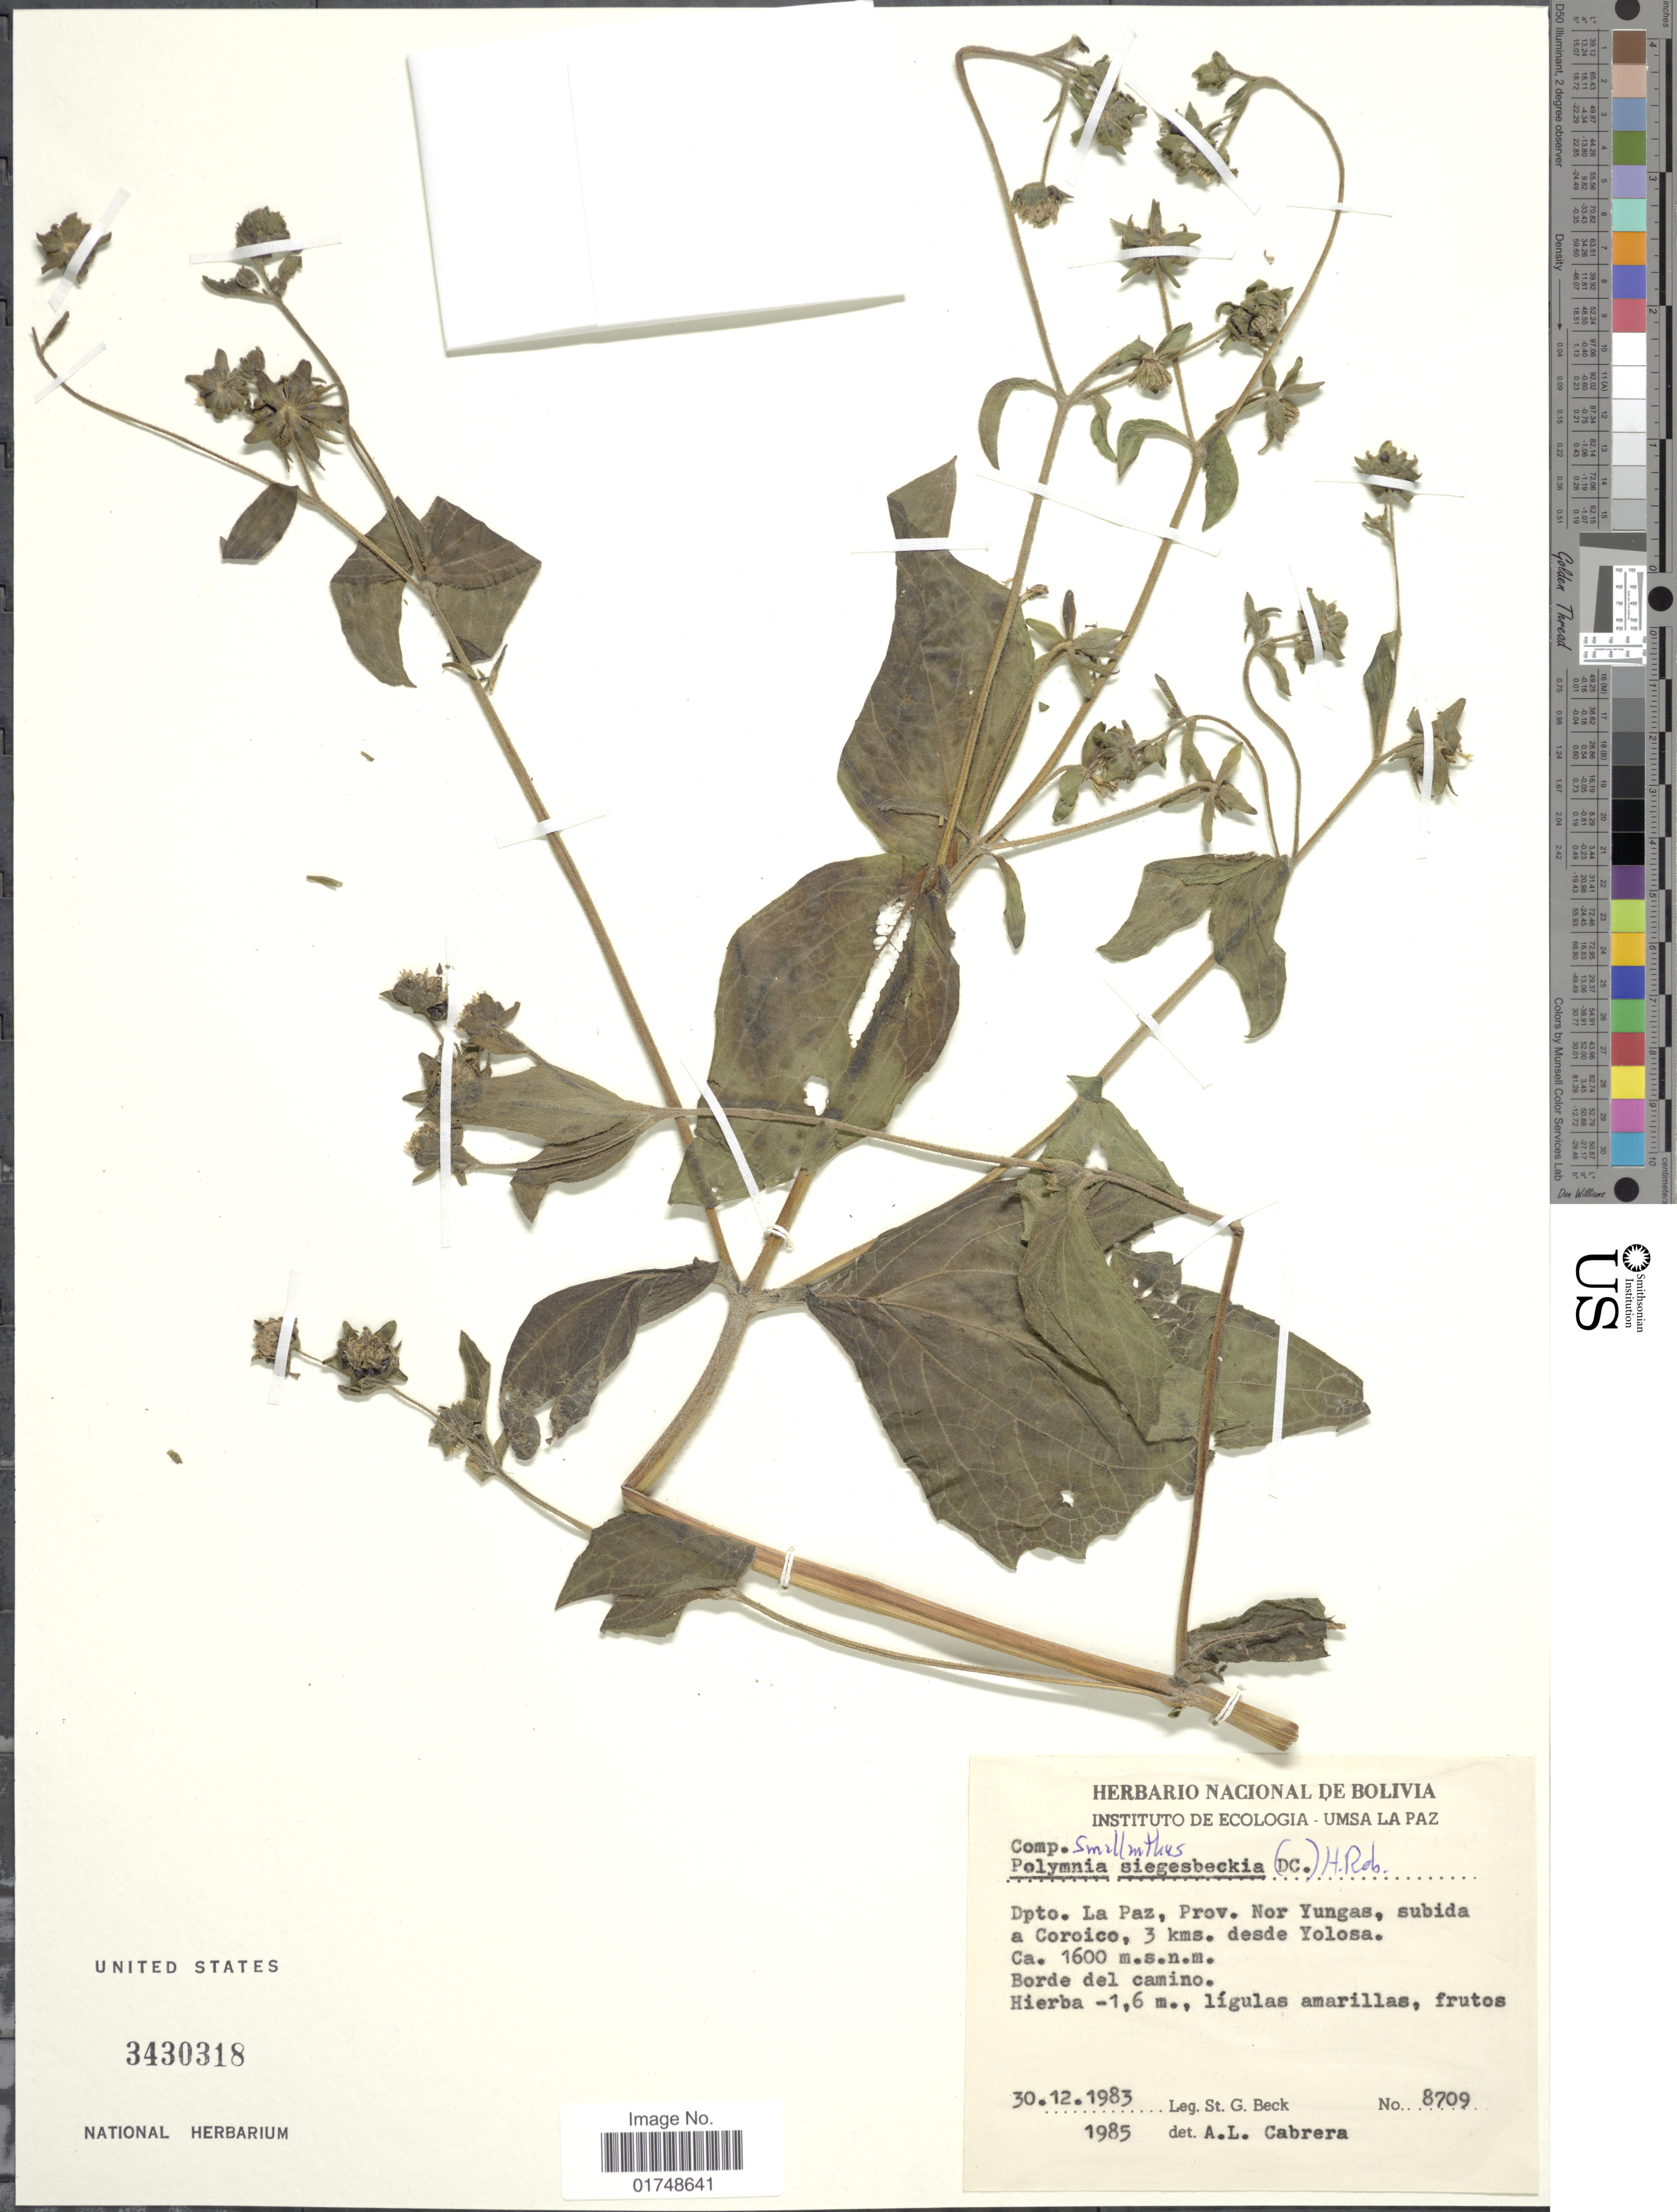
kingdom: Plantae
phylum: Tracheophyta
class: Magnoliopsida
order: Asterales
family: Asteraceae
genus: Smallanthus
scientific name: Smallanthus siegesbeckia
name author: (DC.) H. Rob.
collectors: S. G. Beck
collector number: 8709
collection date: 1983-12-30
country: Bolivia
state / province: La Paz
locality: Dpto. La Paz, Prov. Nor Yungas, subida a Coroico, 3 kms. desde Yolosa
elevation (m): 1600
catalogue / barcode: US 3430318